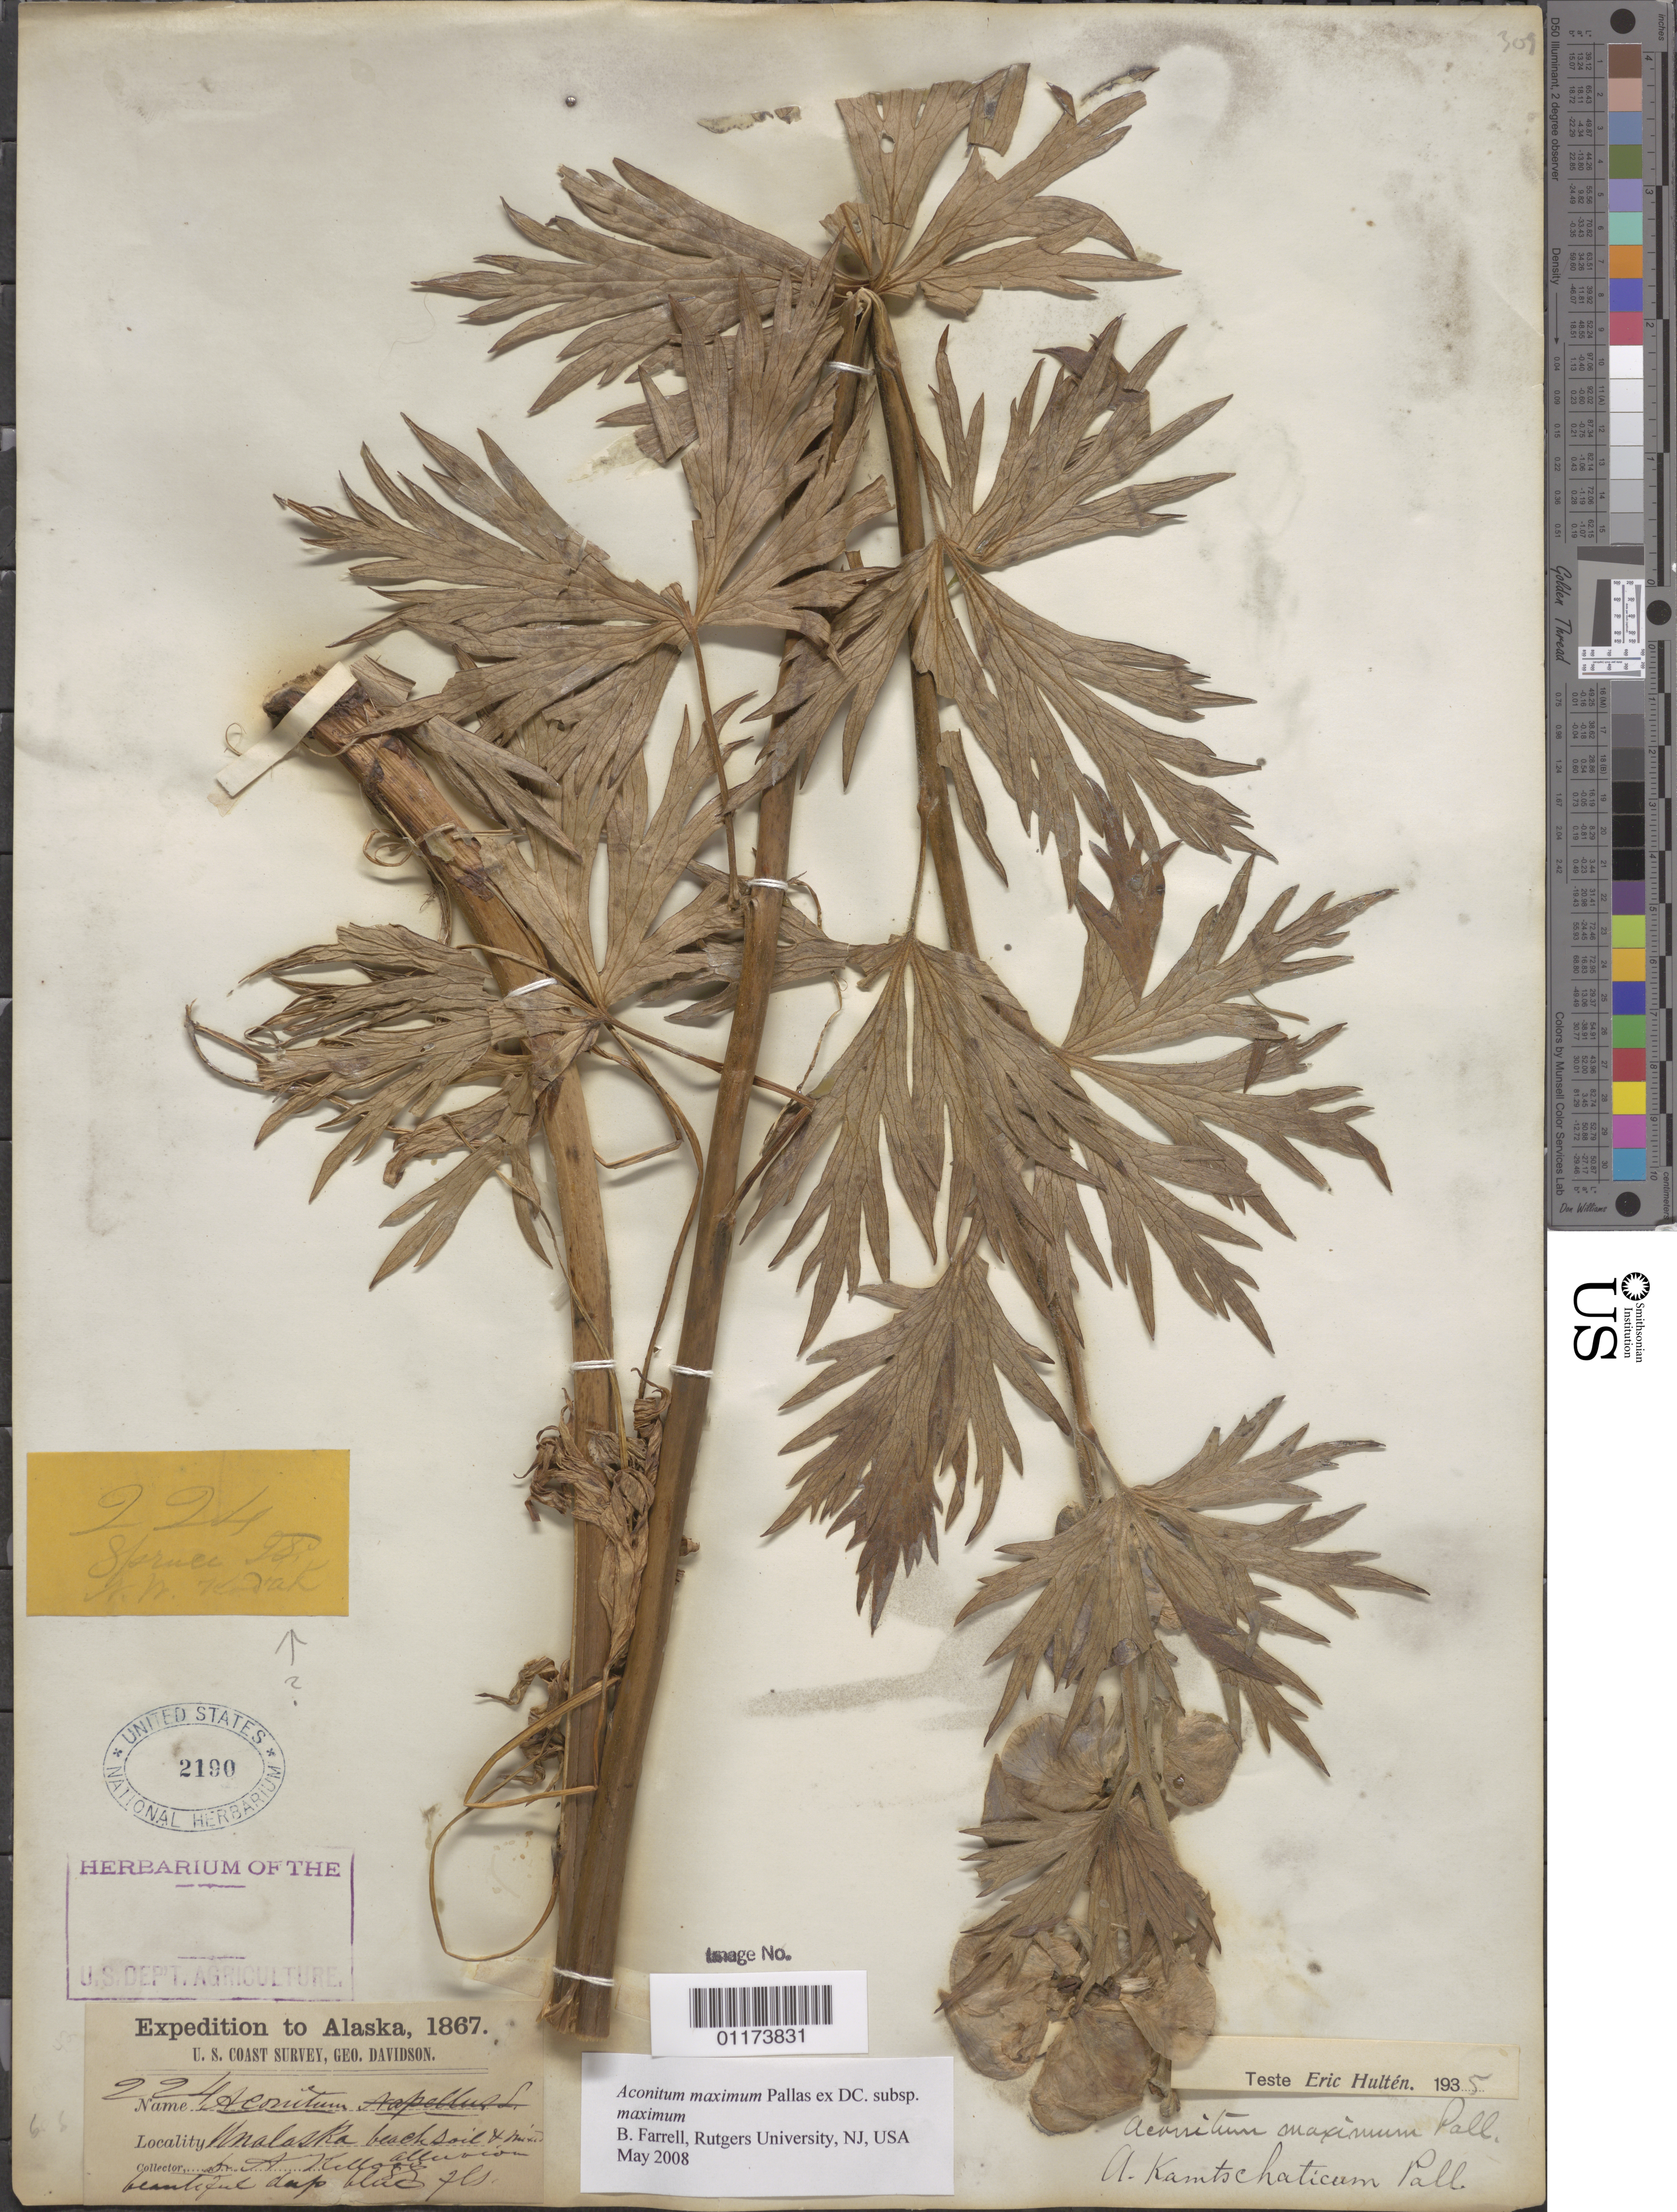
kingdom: Plantae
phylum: Tracheophyta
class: Magnoliopsida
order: Ranunculales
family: Ranunculaceae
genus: Aconitum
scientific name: Aconitum maximum subsp. maximum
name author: Pall. ex DC.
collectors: A. Kellogg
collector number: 224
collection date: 1867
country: United States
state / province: Alaska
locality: Unalaska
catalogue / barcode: US 2190